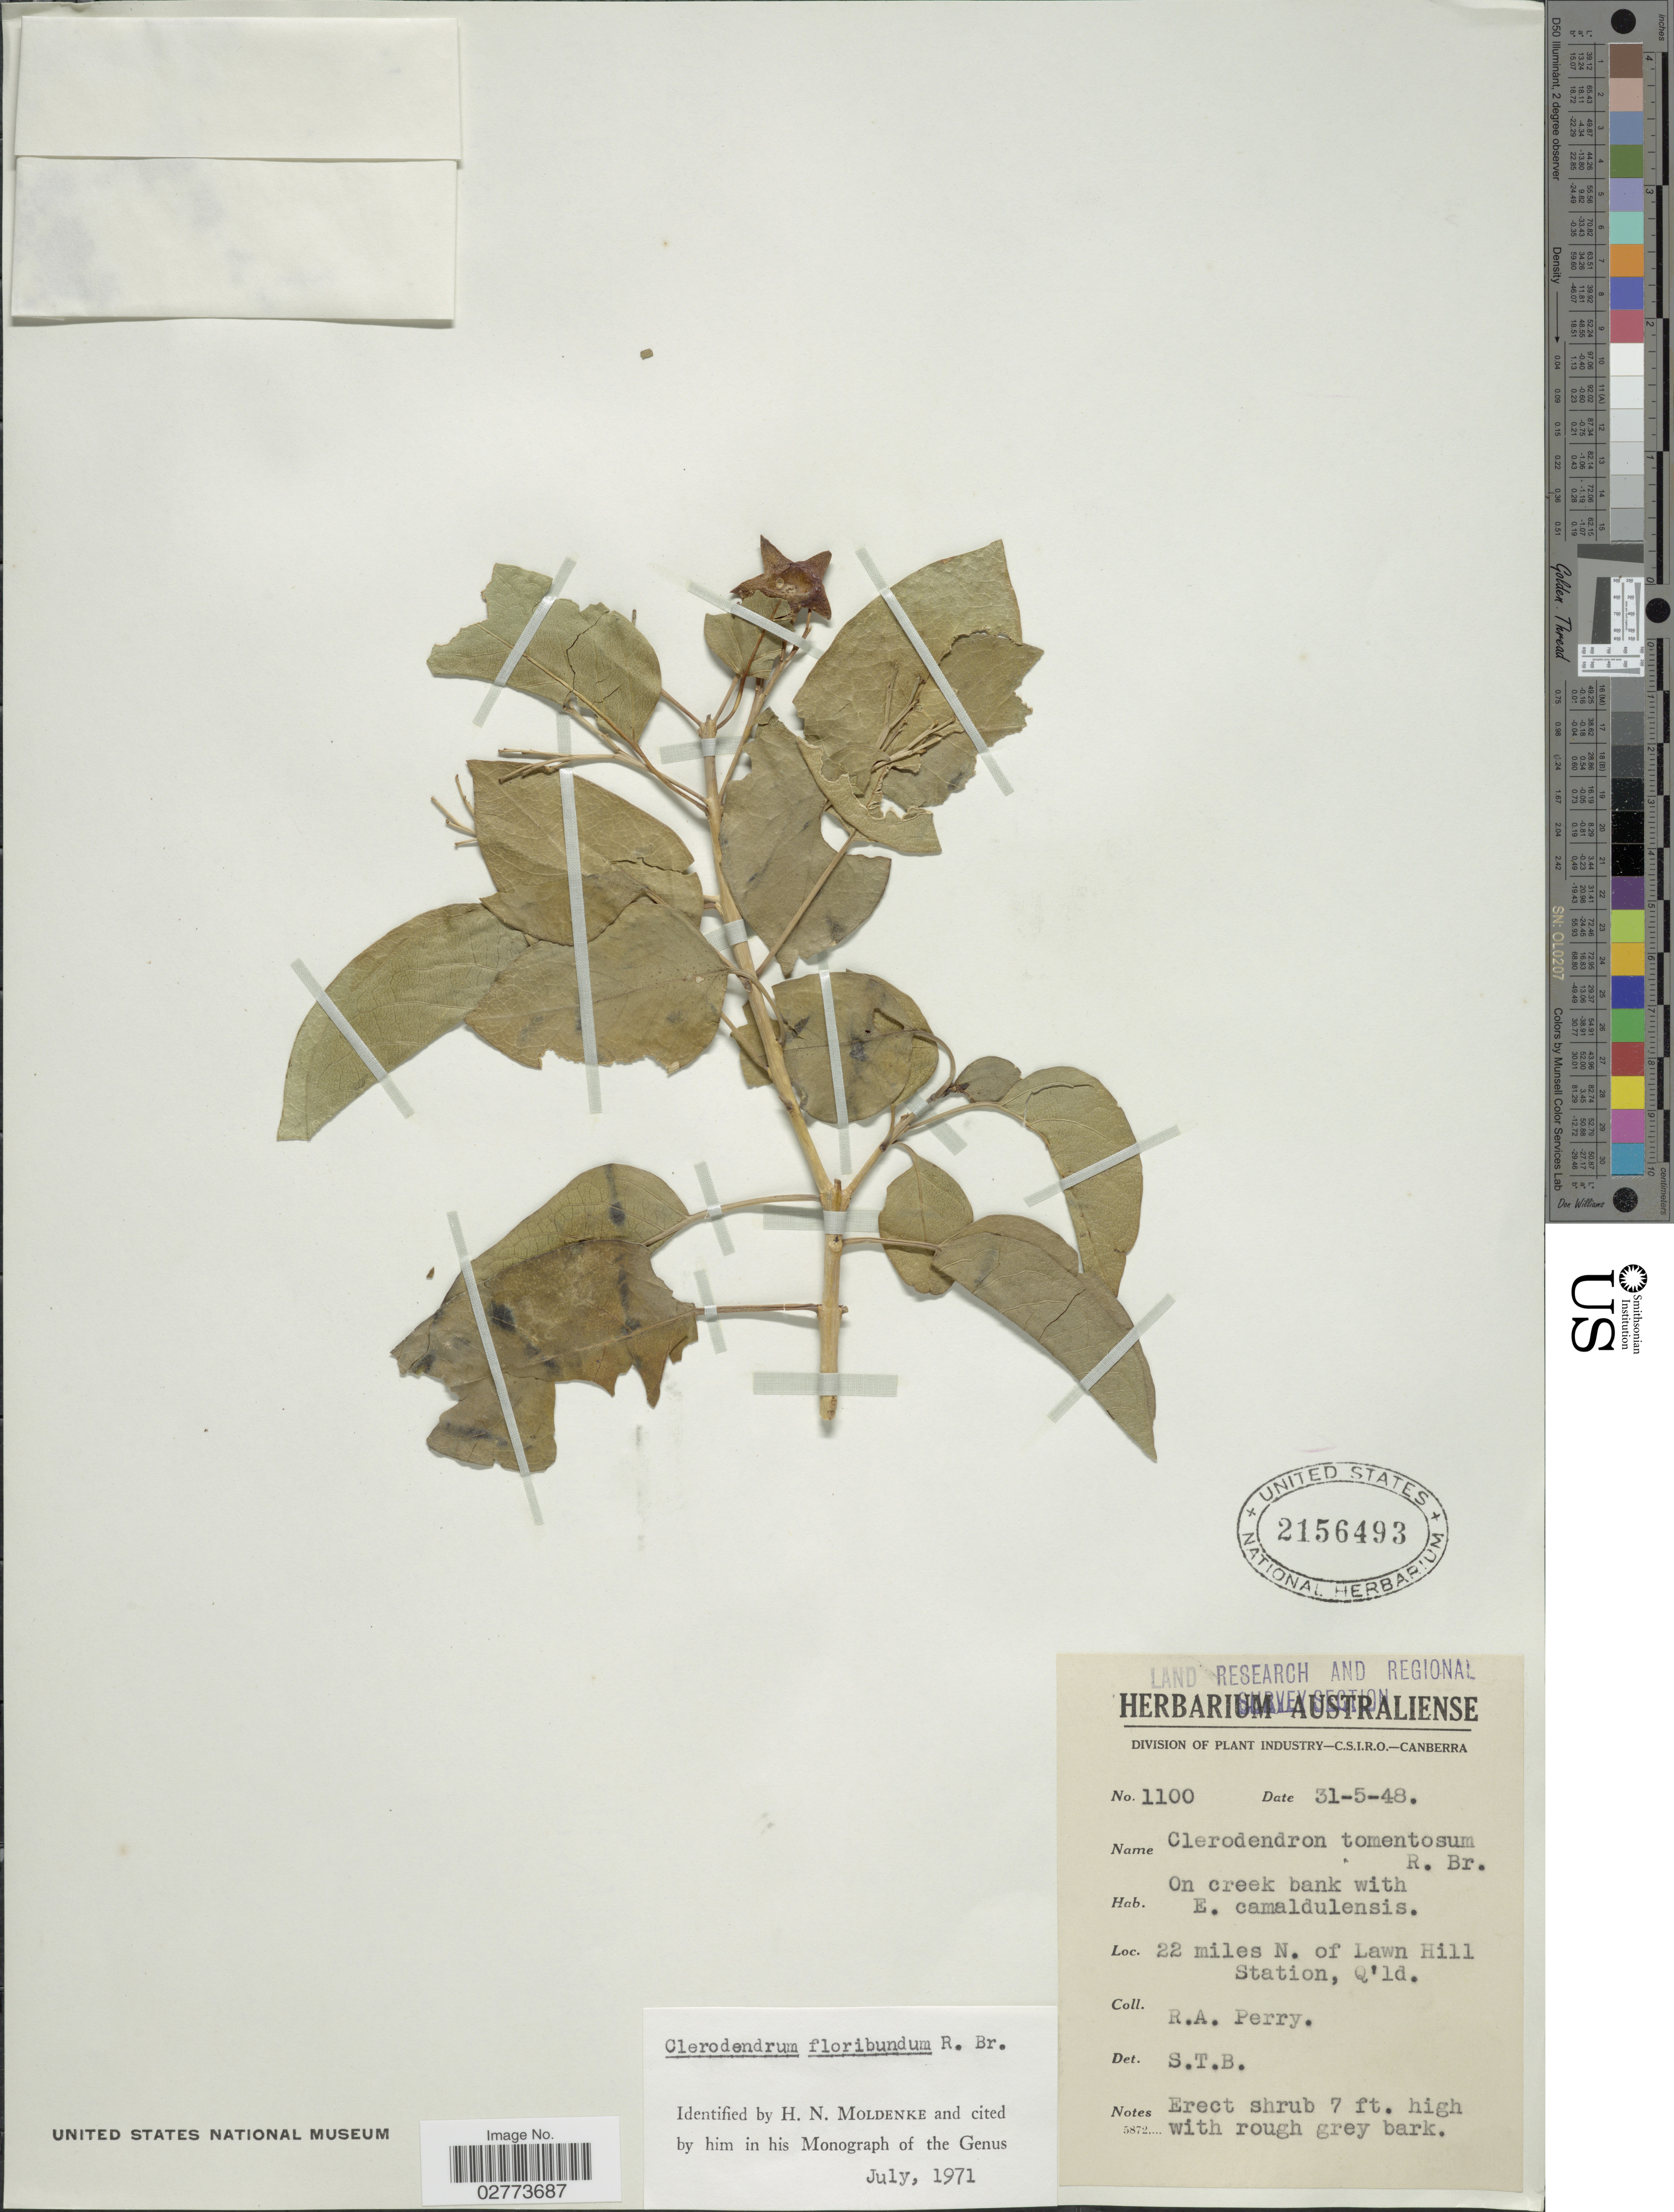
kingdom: Plantae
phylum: Tracheophyta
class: Magnoliopsida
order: Lamiales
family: Lamiaceae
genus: Clerodendrum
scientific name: Clerodendrum floribundum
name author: R. Br.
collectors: Perry, R. A.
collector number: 1100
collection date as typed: Transcribed d/m/y: 31/5/48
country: Australia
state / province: Queensland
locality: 22 miles N. of Lawn Hill Station, Q'ld.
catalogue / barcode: US 2156493